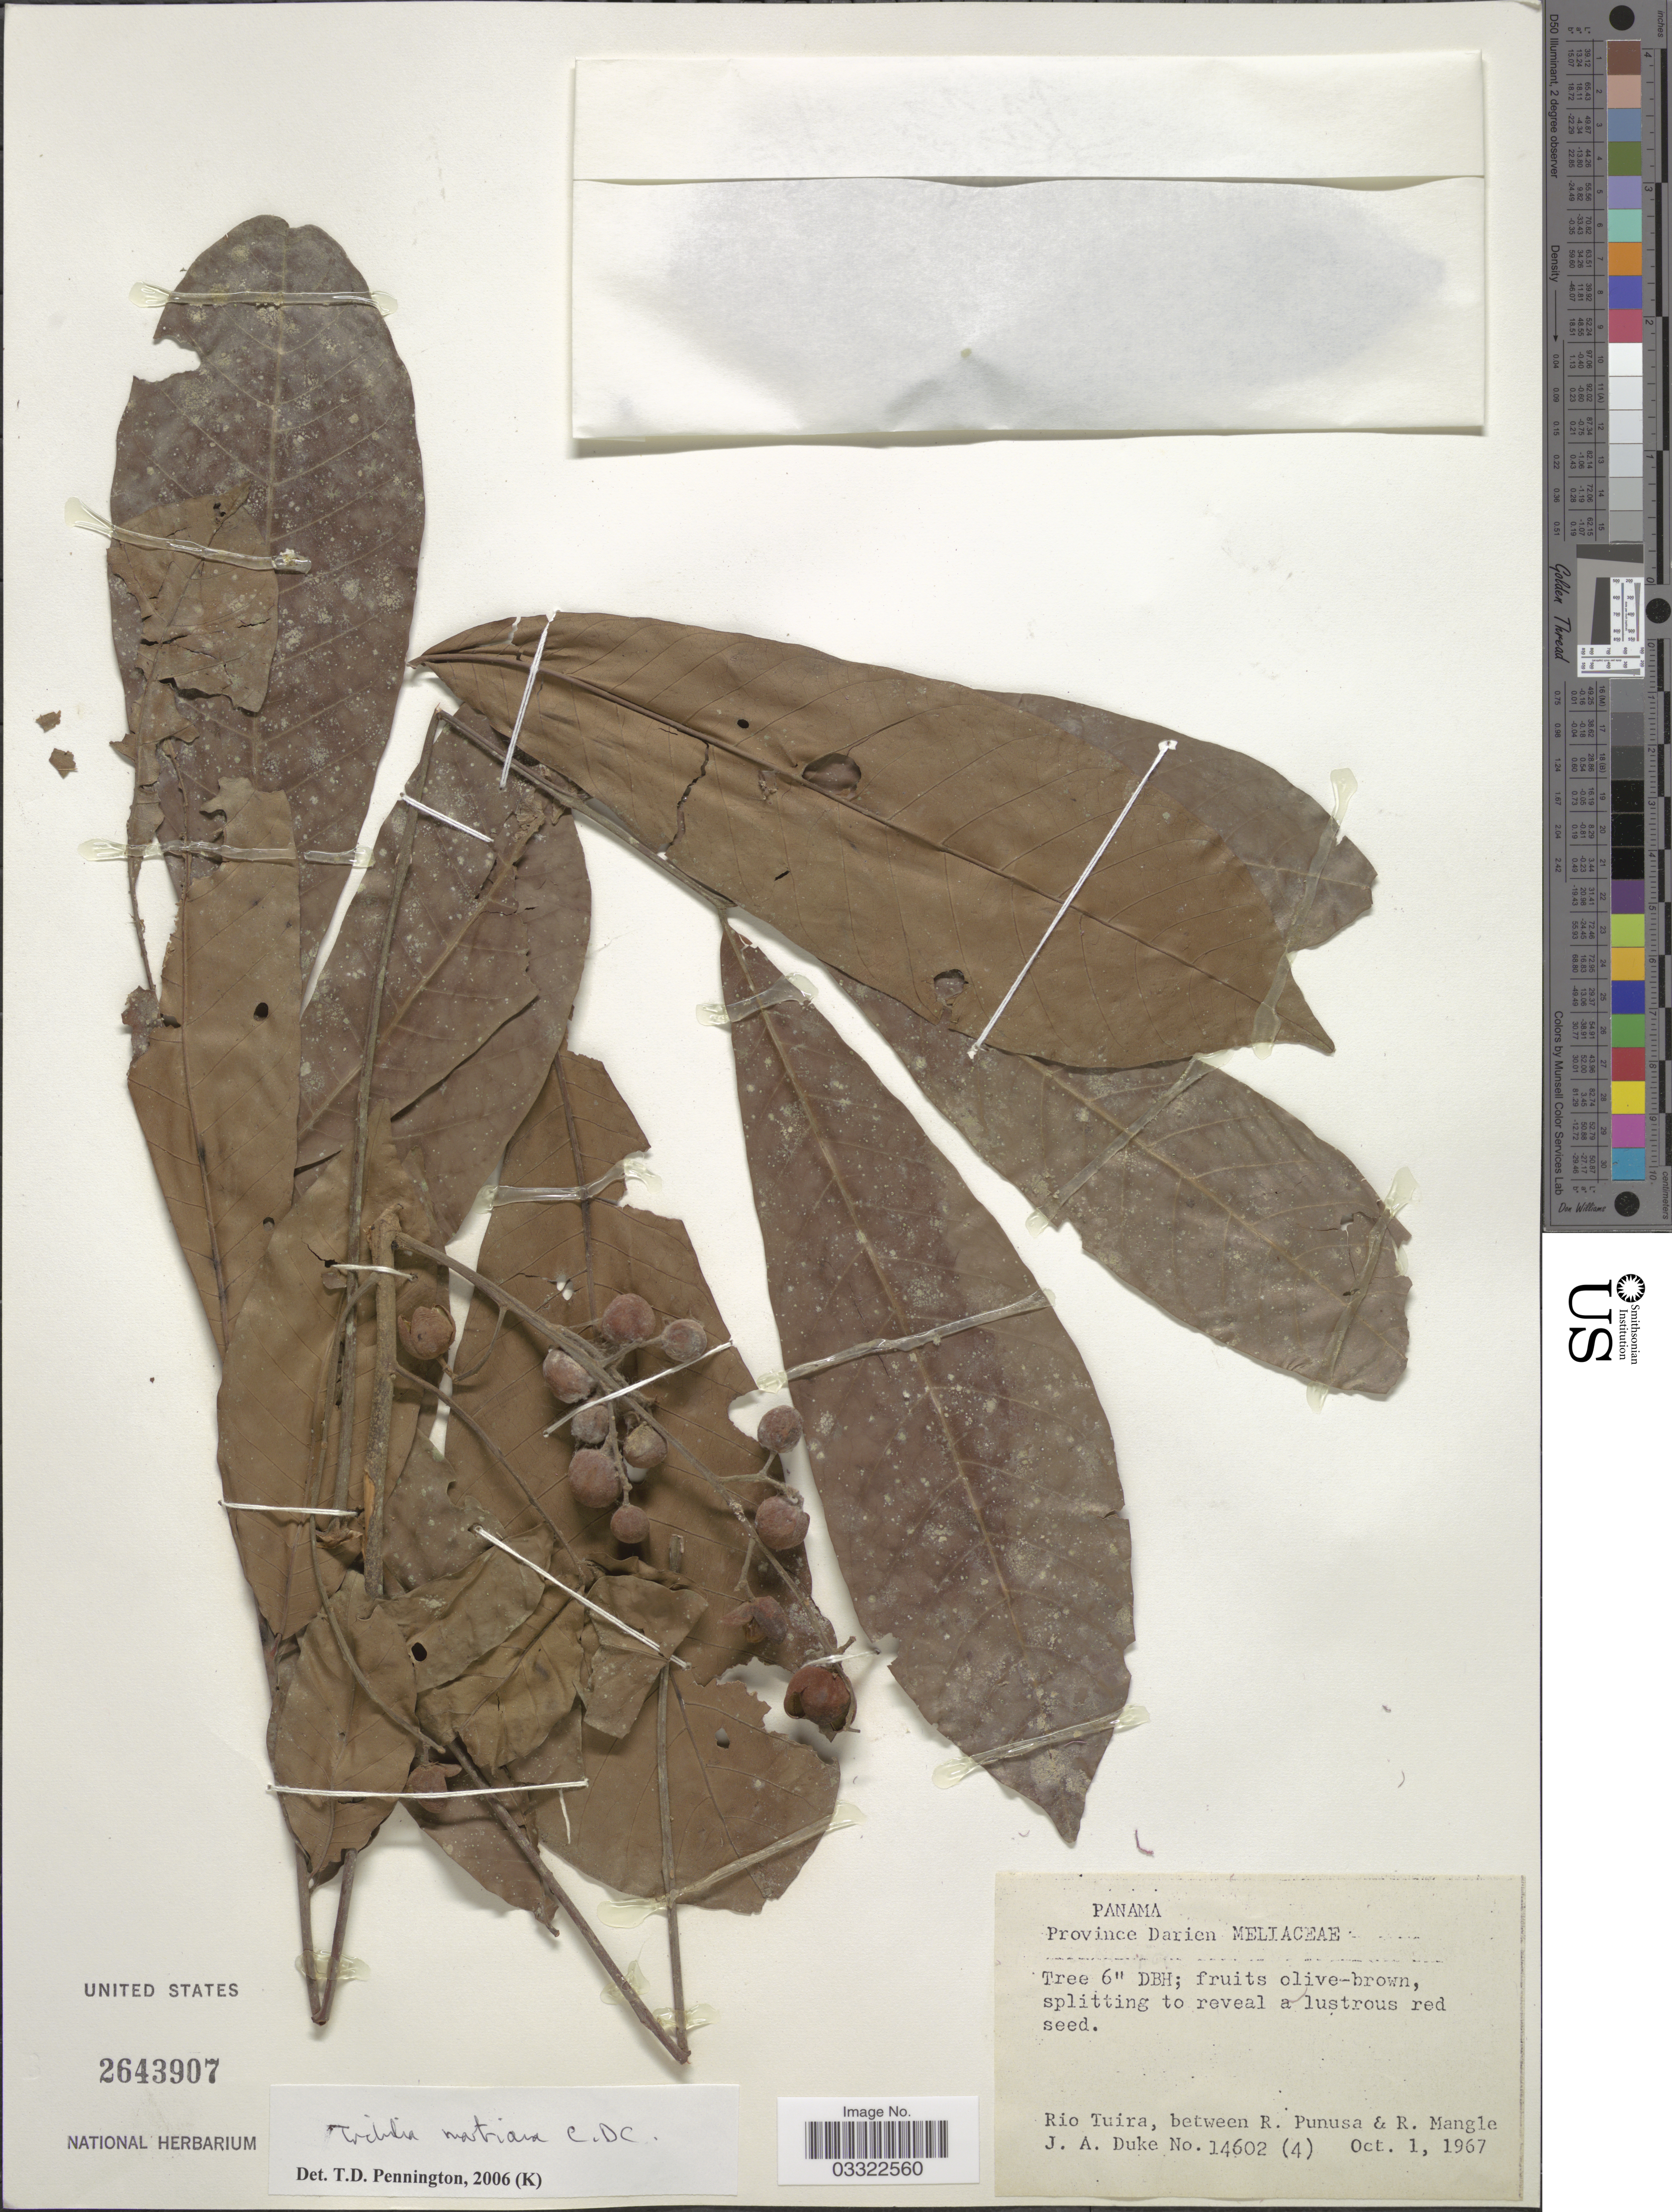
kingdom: Plantae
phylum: Tracheophyta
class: Magnoliopsida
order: Sapindales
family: Meliaceae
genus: Trichilia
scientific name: Trichilia martiana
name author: C. DC.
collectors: J. A. Duke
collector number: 14602(4)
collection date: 1967-10-01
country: Panama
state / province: Darién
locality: Rio Tuira, between R. Punusa & R. Mangle.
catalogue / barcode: US 2643907